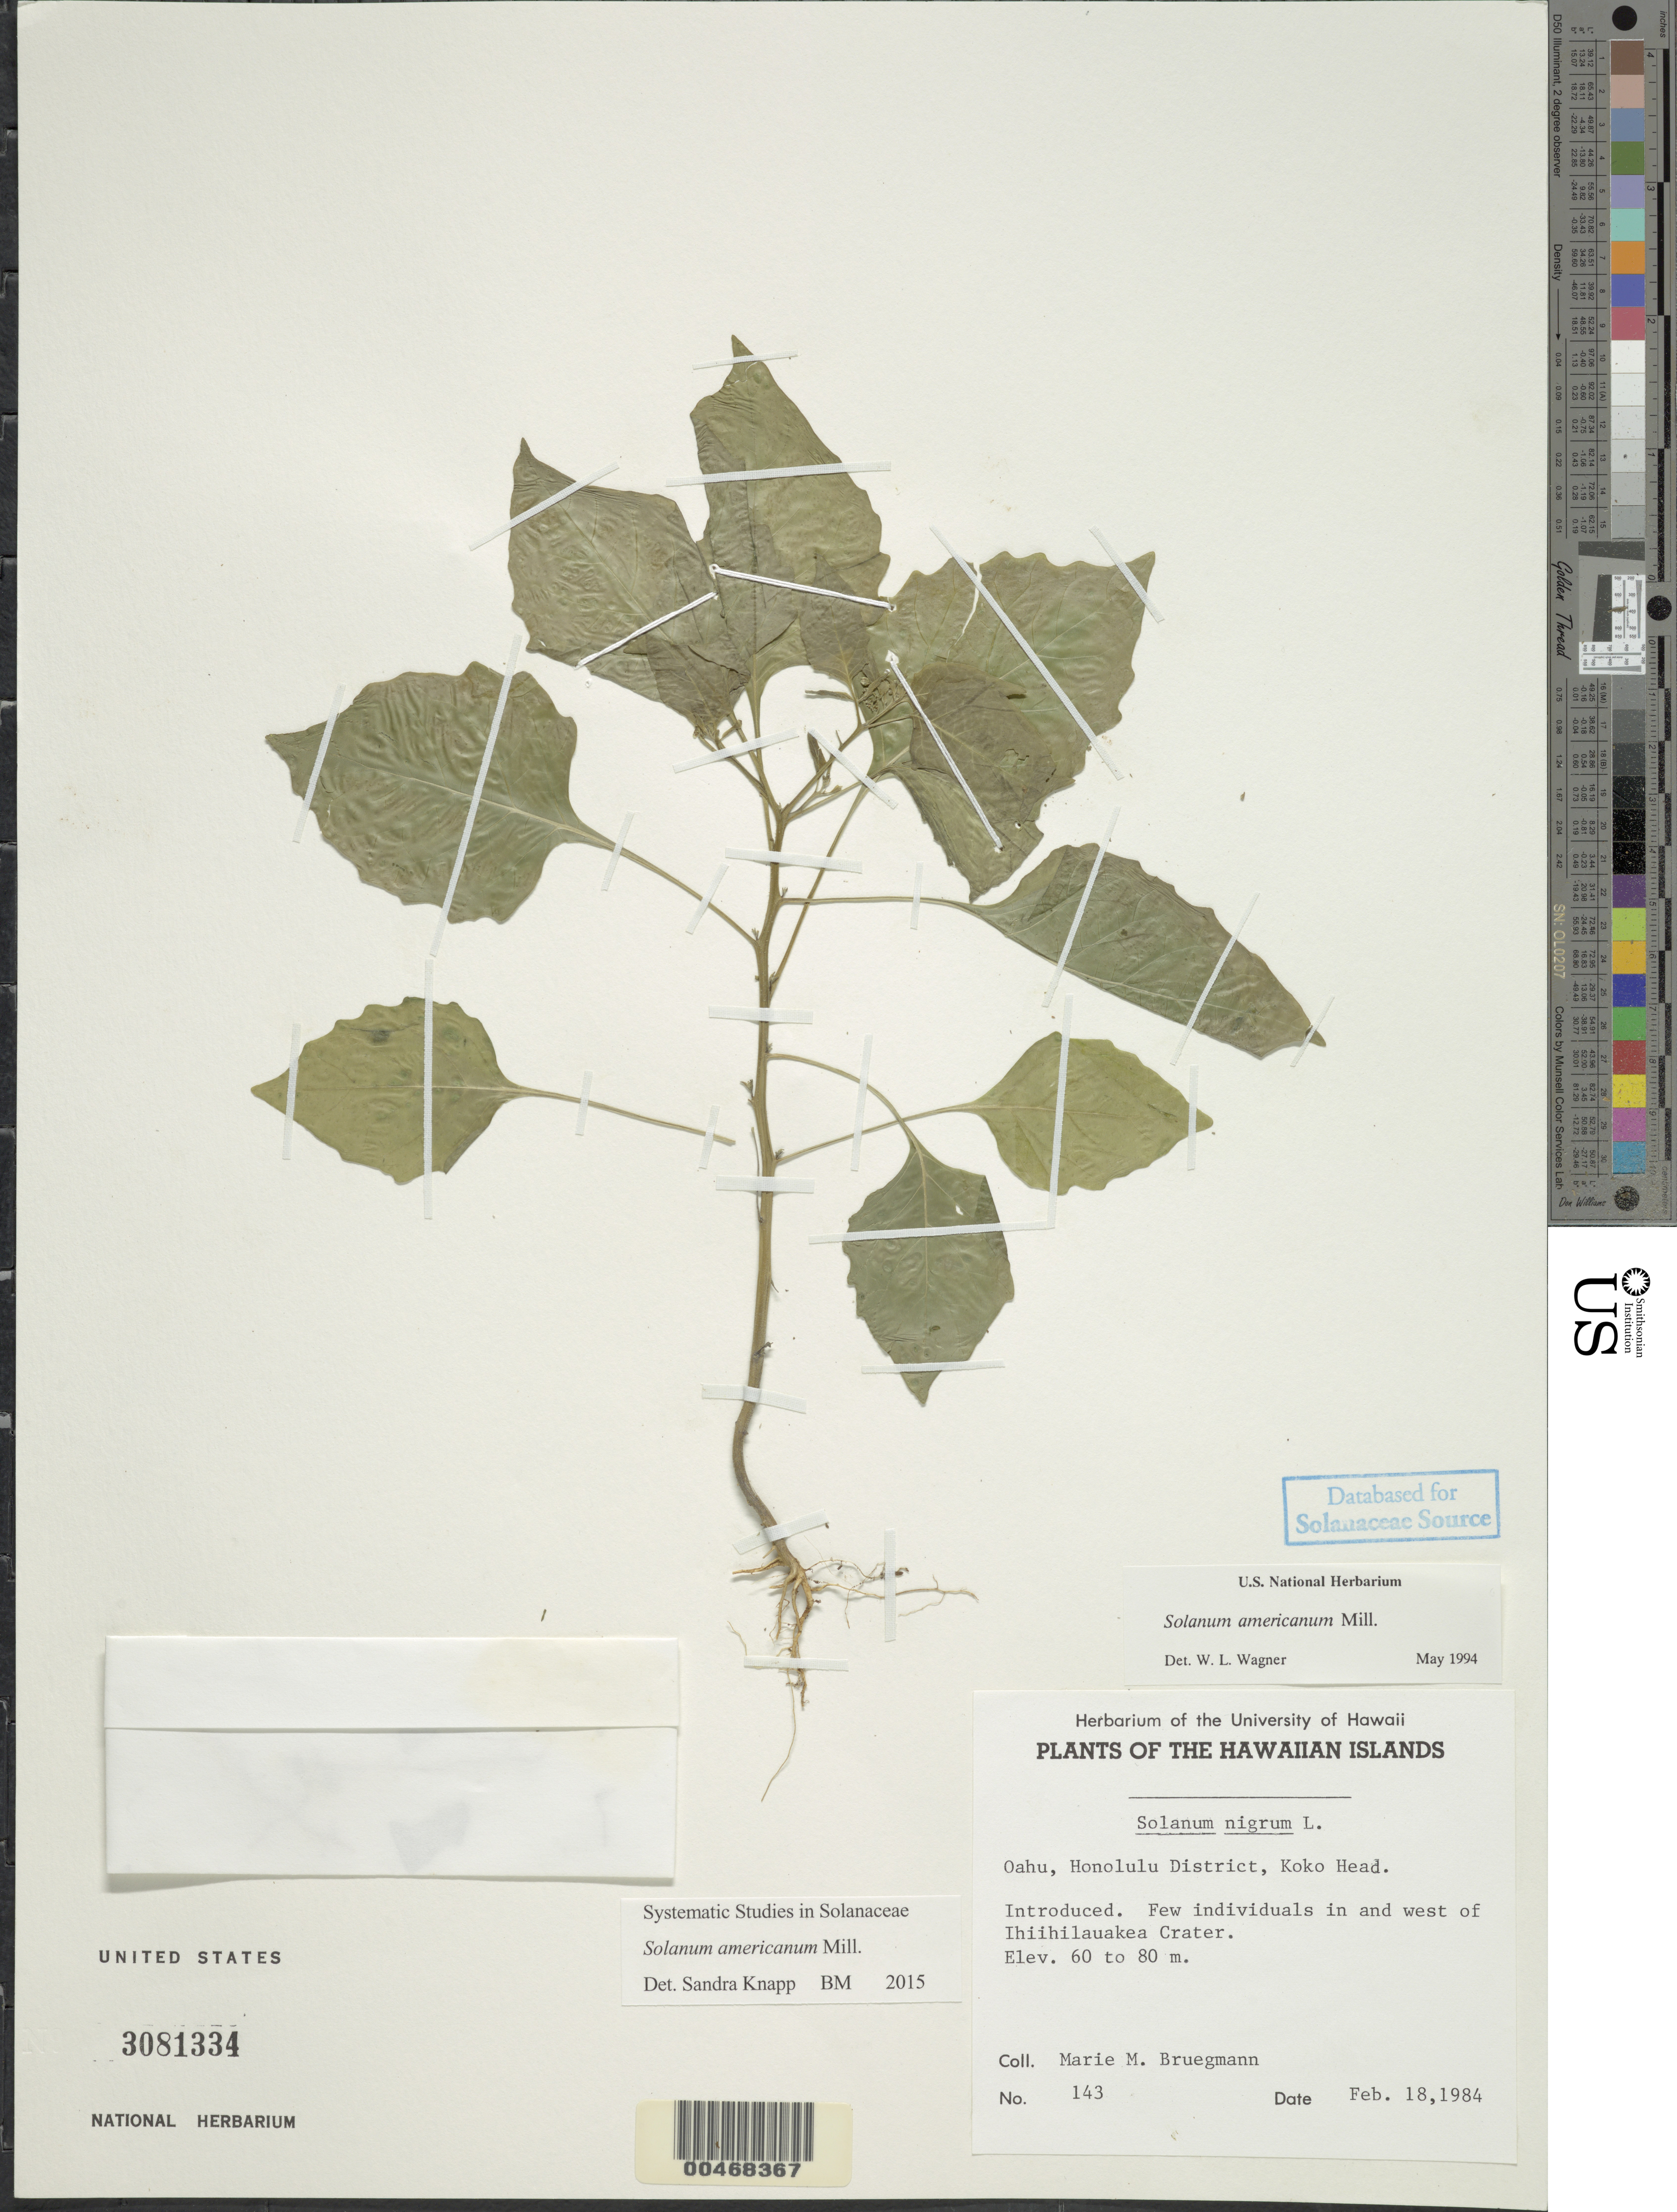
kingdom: Plantae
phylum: Tracheophyta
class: Magnoliopsida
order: Solanales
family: Solanaceae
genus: Solanum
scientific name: Solanum americanum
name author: Mill.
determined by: Wagner, W. L., (BOT), Smithsonian Institution - National Museum of Natural History (UNITED STATES)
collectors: M. Bruegmann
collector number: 143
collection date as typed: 18 Feb 1984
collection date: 1984-02-18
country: United States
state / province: Hawaii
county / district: Honolulu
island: Oahu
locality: Honolulu District, Koko Head, in and west of Ihiihilauakea Crater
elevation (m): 60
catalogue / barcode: US 3081334